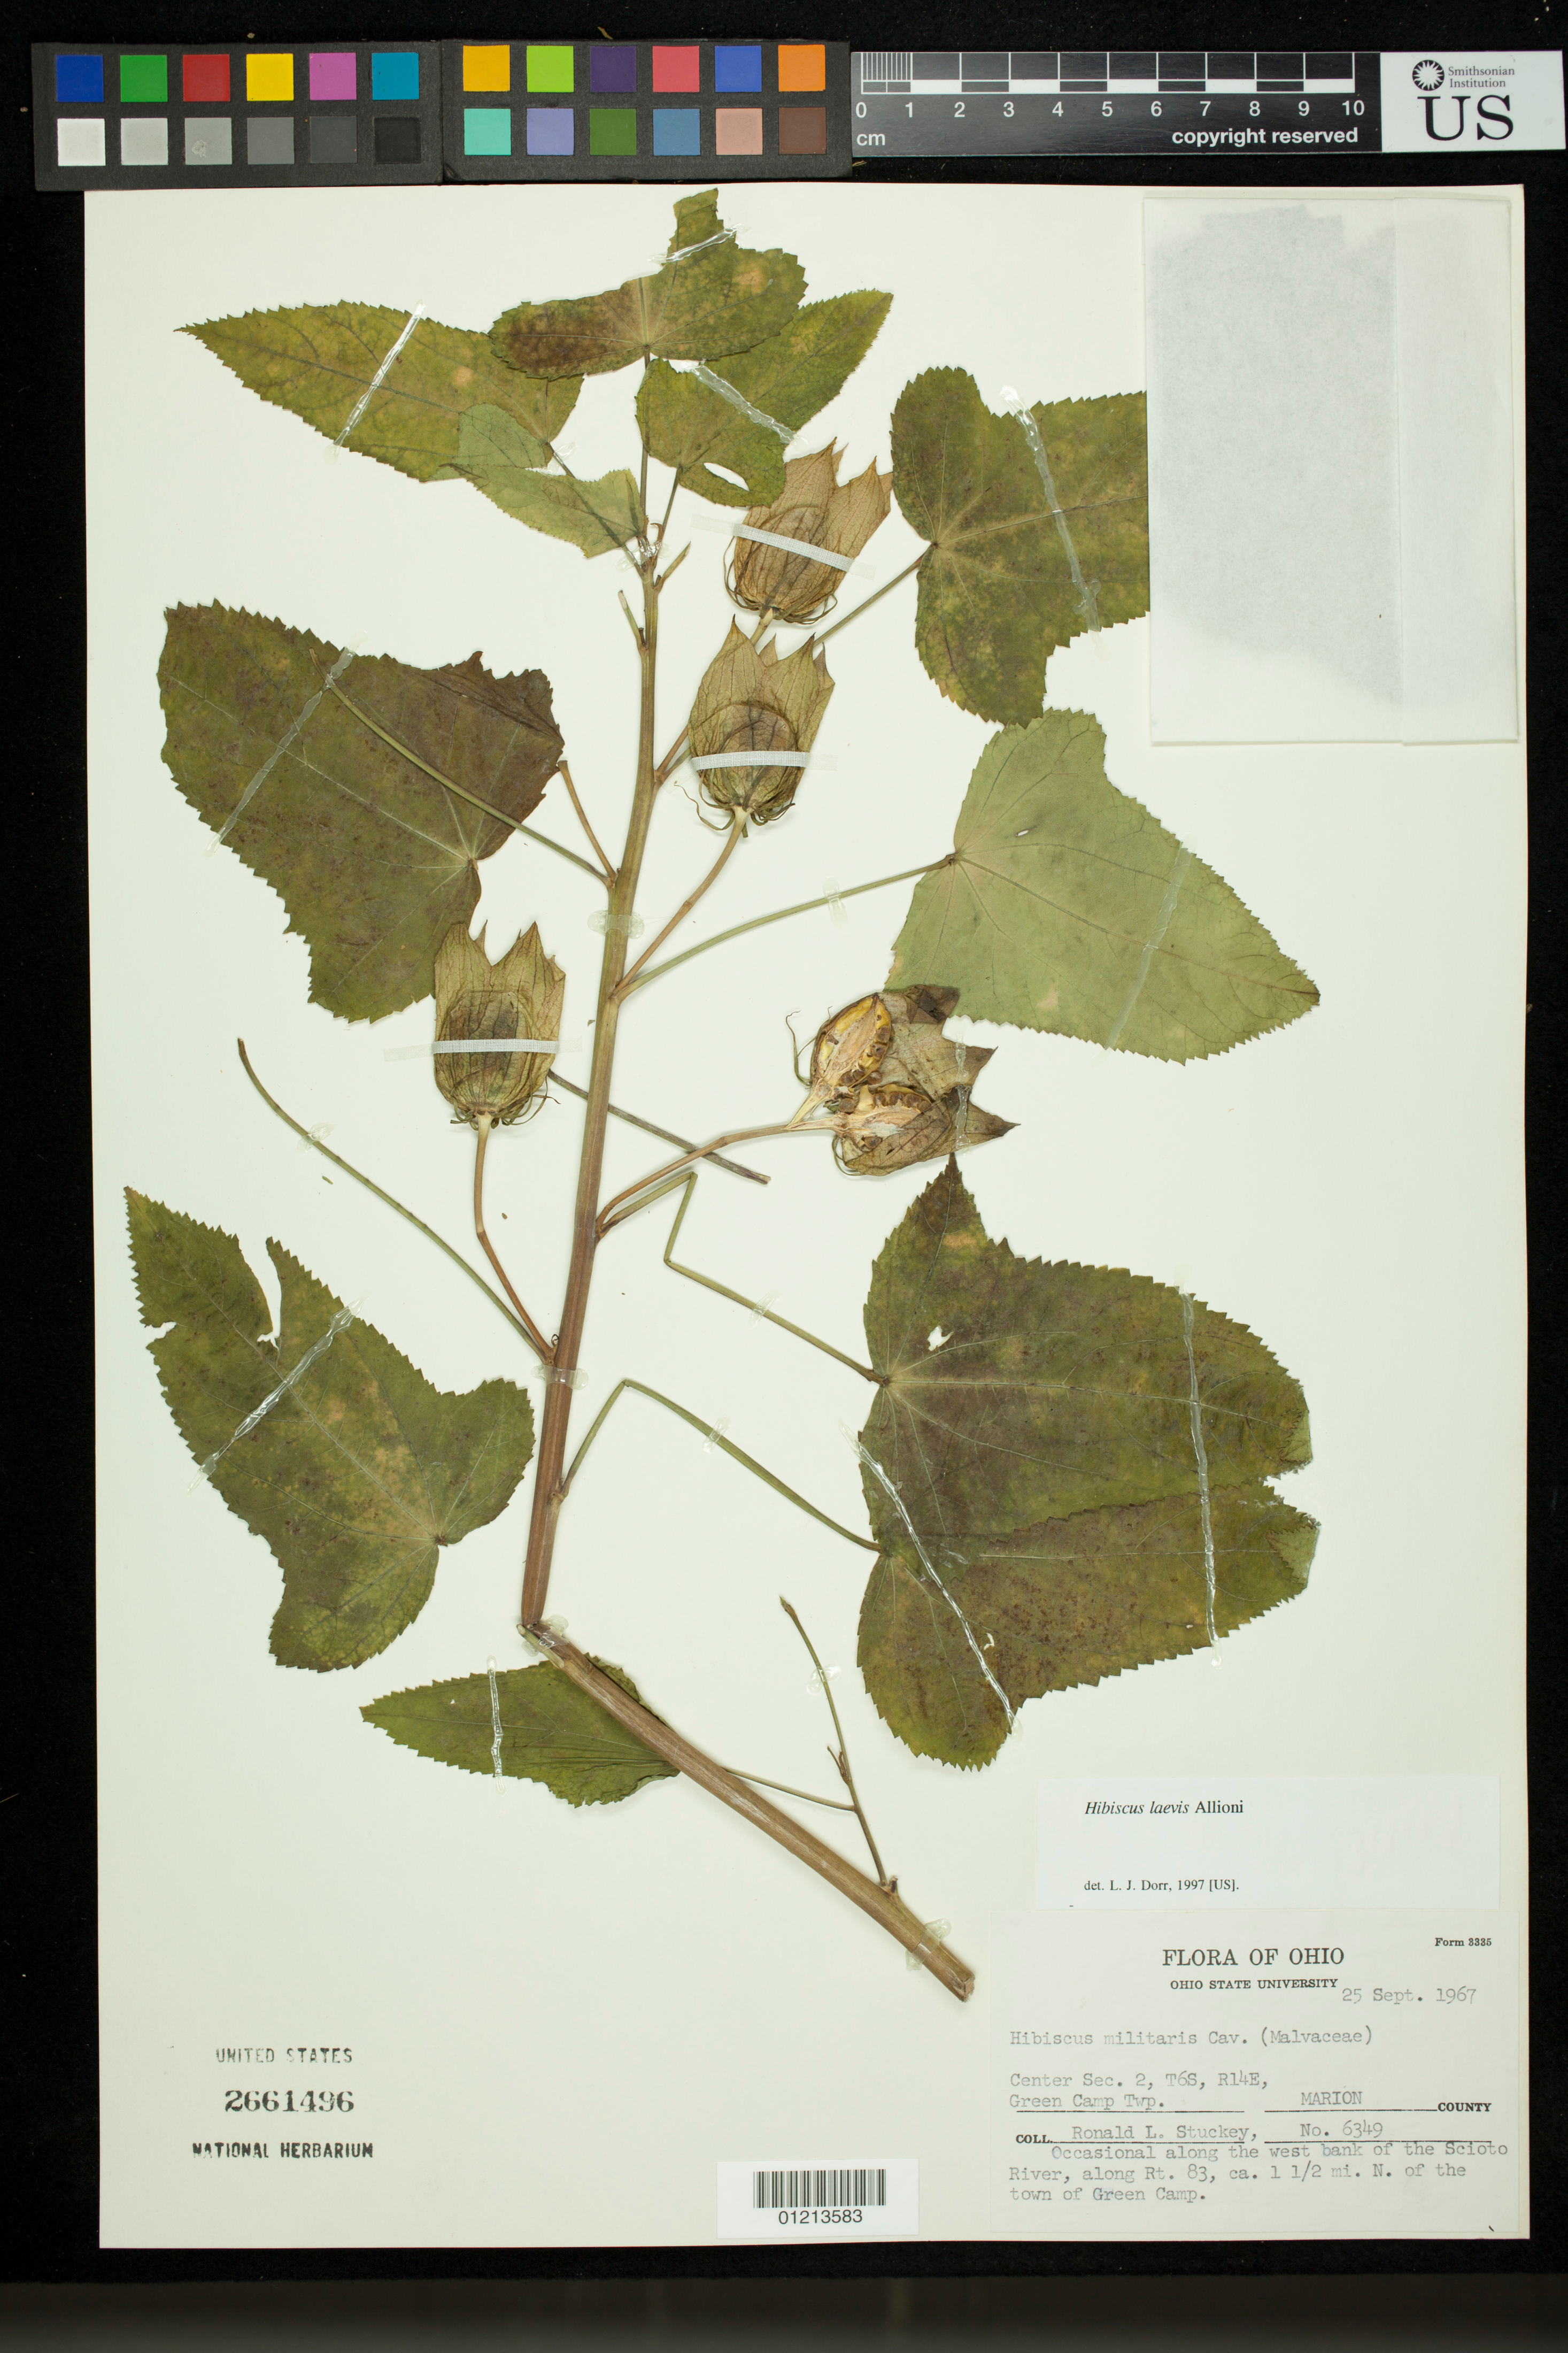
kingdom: Plantae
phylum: Tracheophyta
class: Magnoliopsida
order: Malvales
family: Malvaceae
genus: Hibiscus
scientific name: Hibiscus laevis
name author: All.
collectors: R. L. Stuckey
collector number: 6349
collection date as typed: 25 Sep 1967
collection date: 1967-09-25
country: United States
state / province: Ohio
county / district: Marion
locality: Marion County. Green Camp Twp. center sec. 2, T6S, R14E.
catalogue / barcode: US 2661496